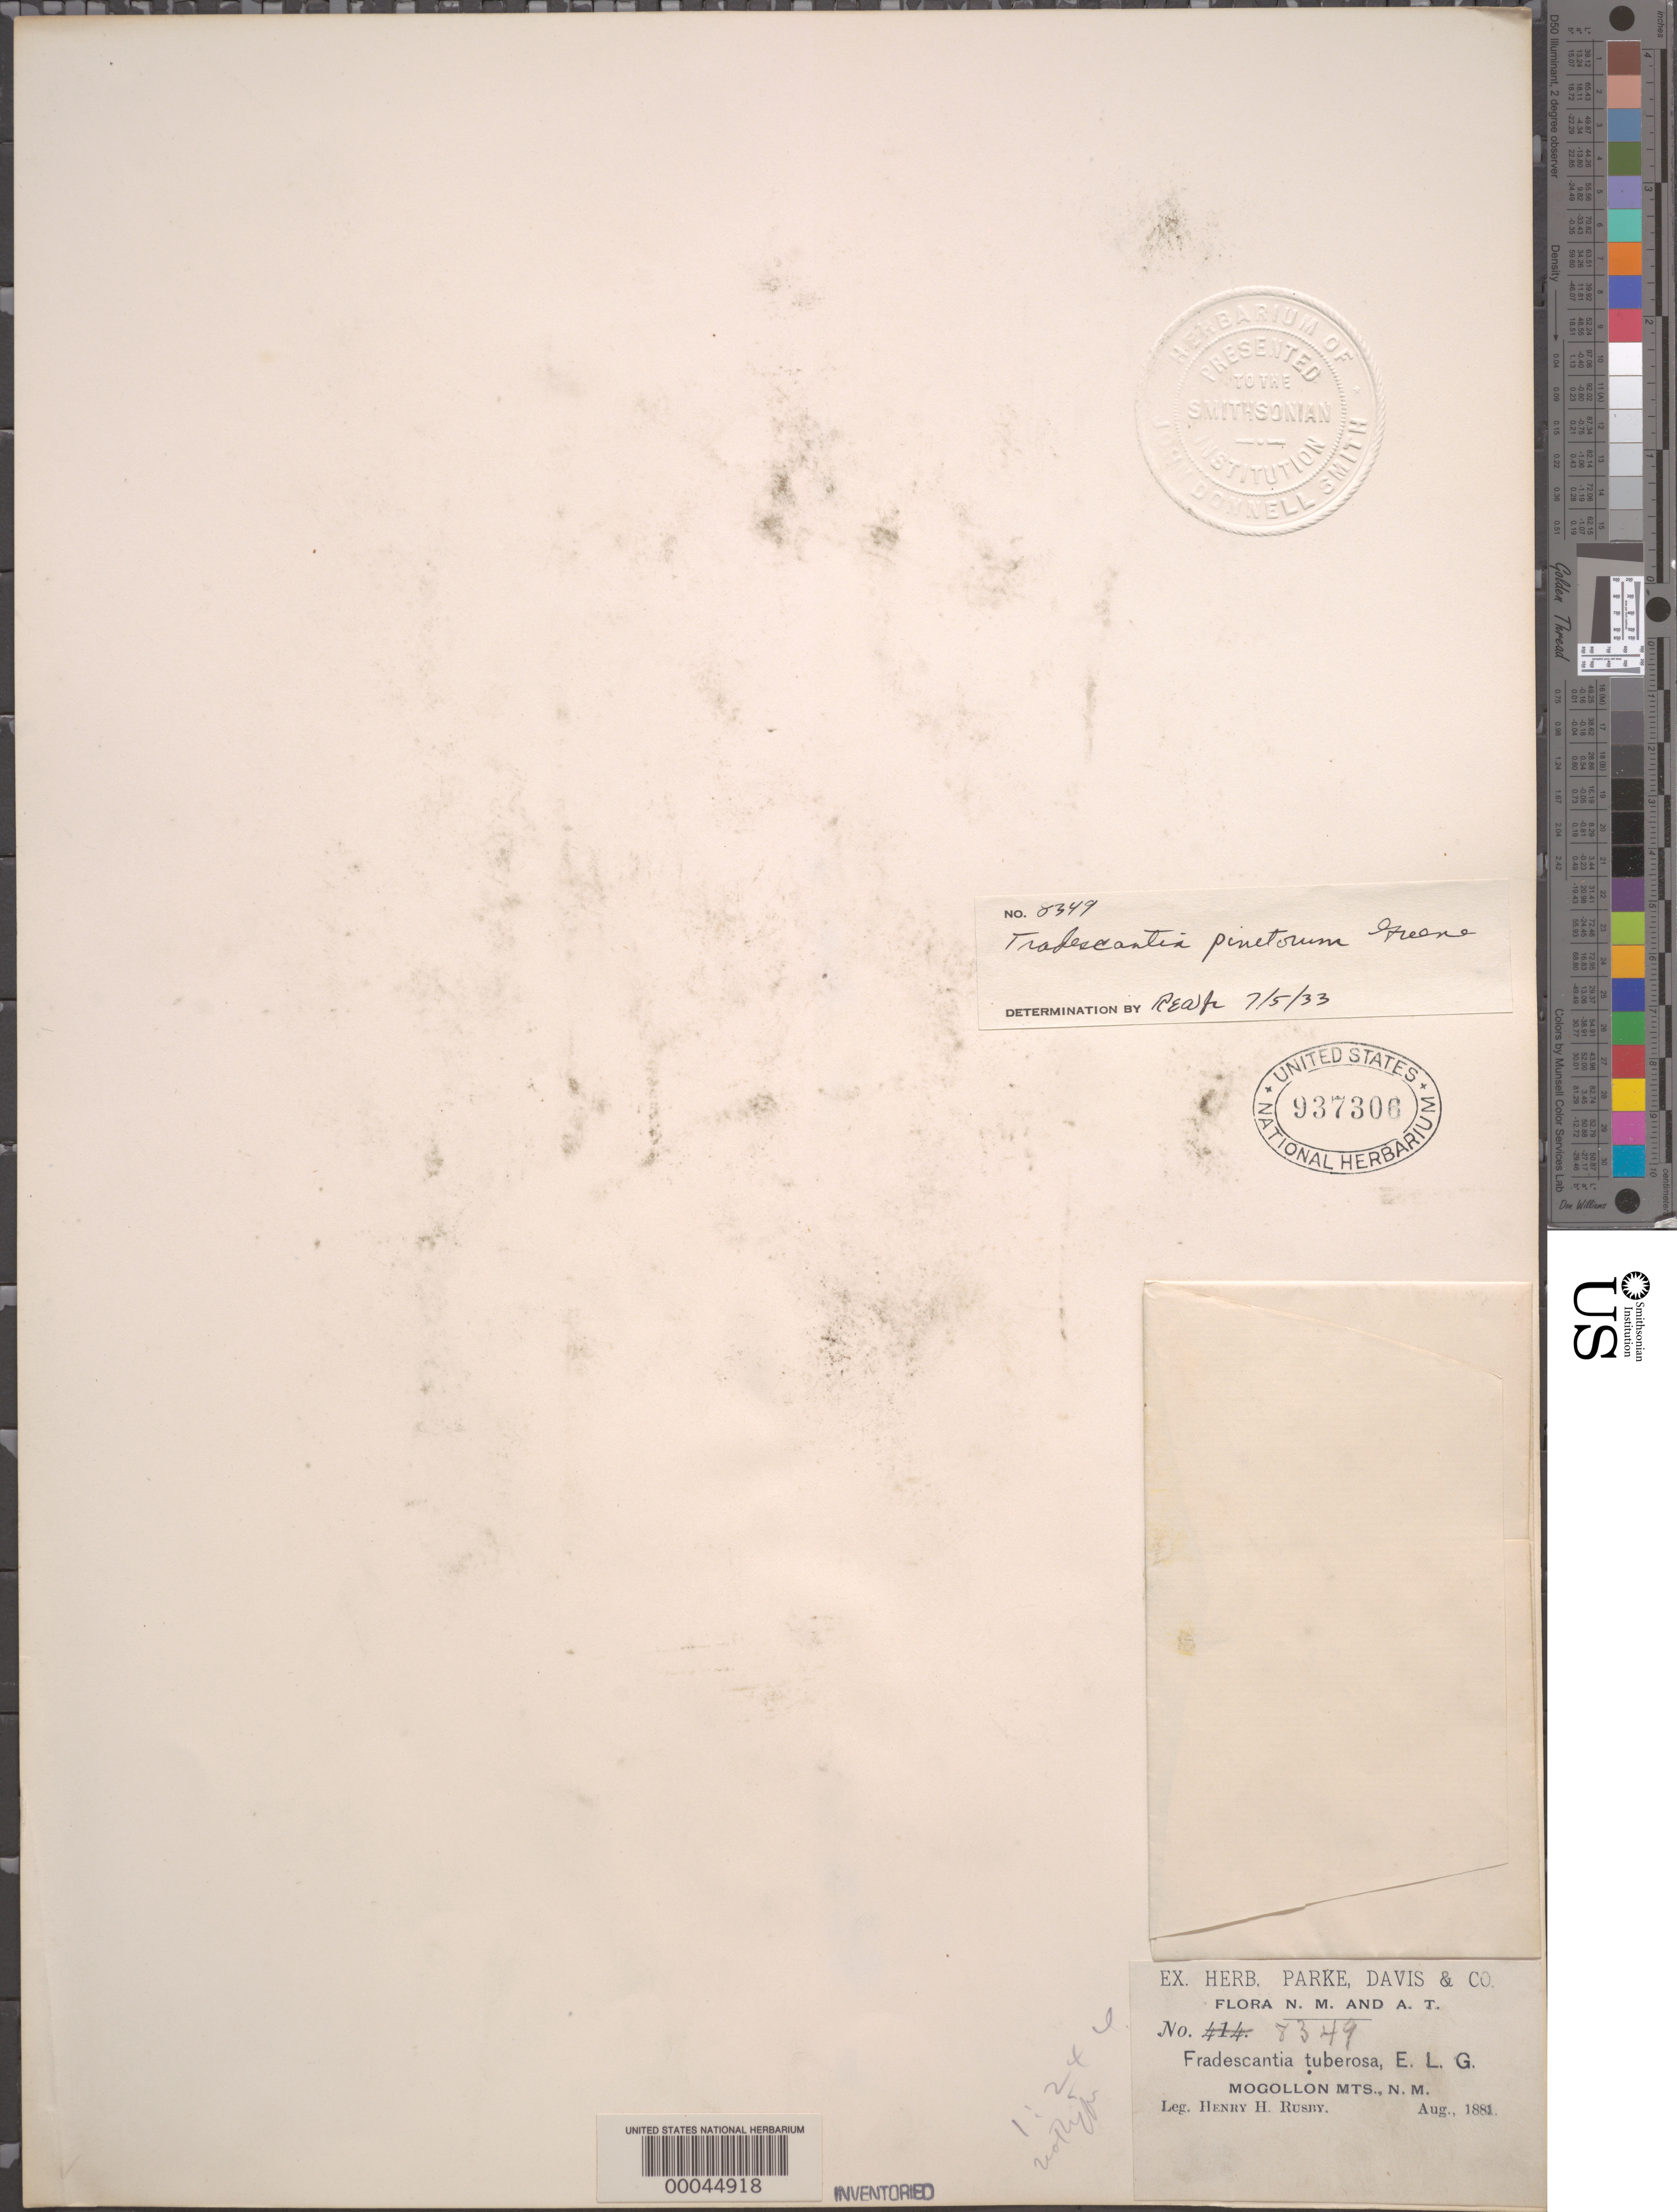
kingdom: Plantae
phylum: Tracheophyta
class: Liliopsida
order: Commelinales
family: Commelinaceae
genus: Tradescantia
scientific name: Tradescantia pinetorum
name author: Greene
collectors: H. H. Rusby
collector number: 8349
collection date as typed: Aug 1881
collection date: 1881-08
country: United States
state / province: New Mexico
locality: Mogollon mts.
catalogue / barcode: US 937306